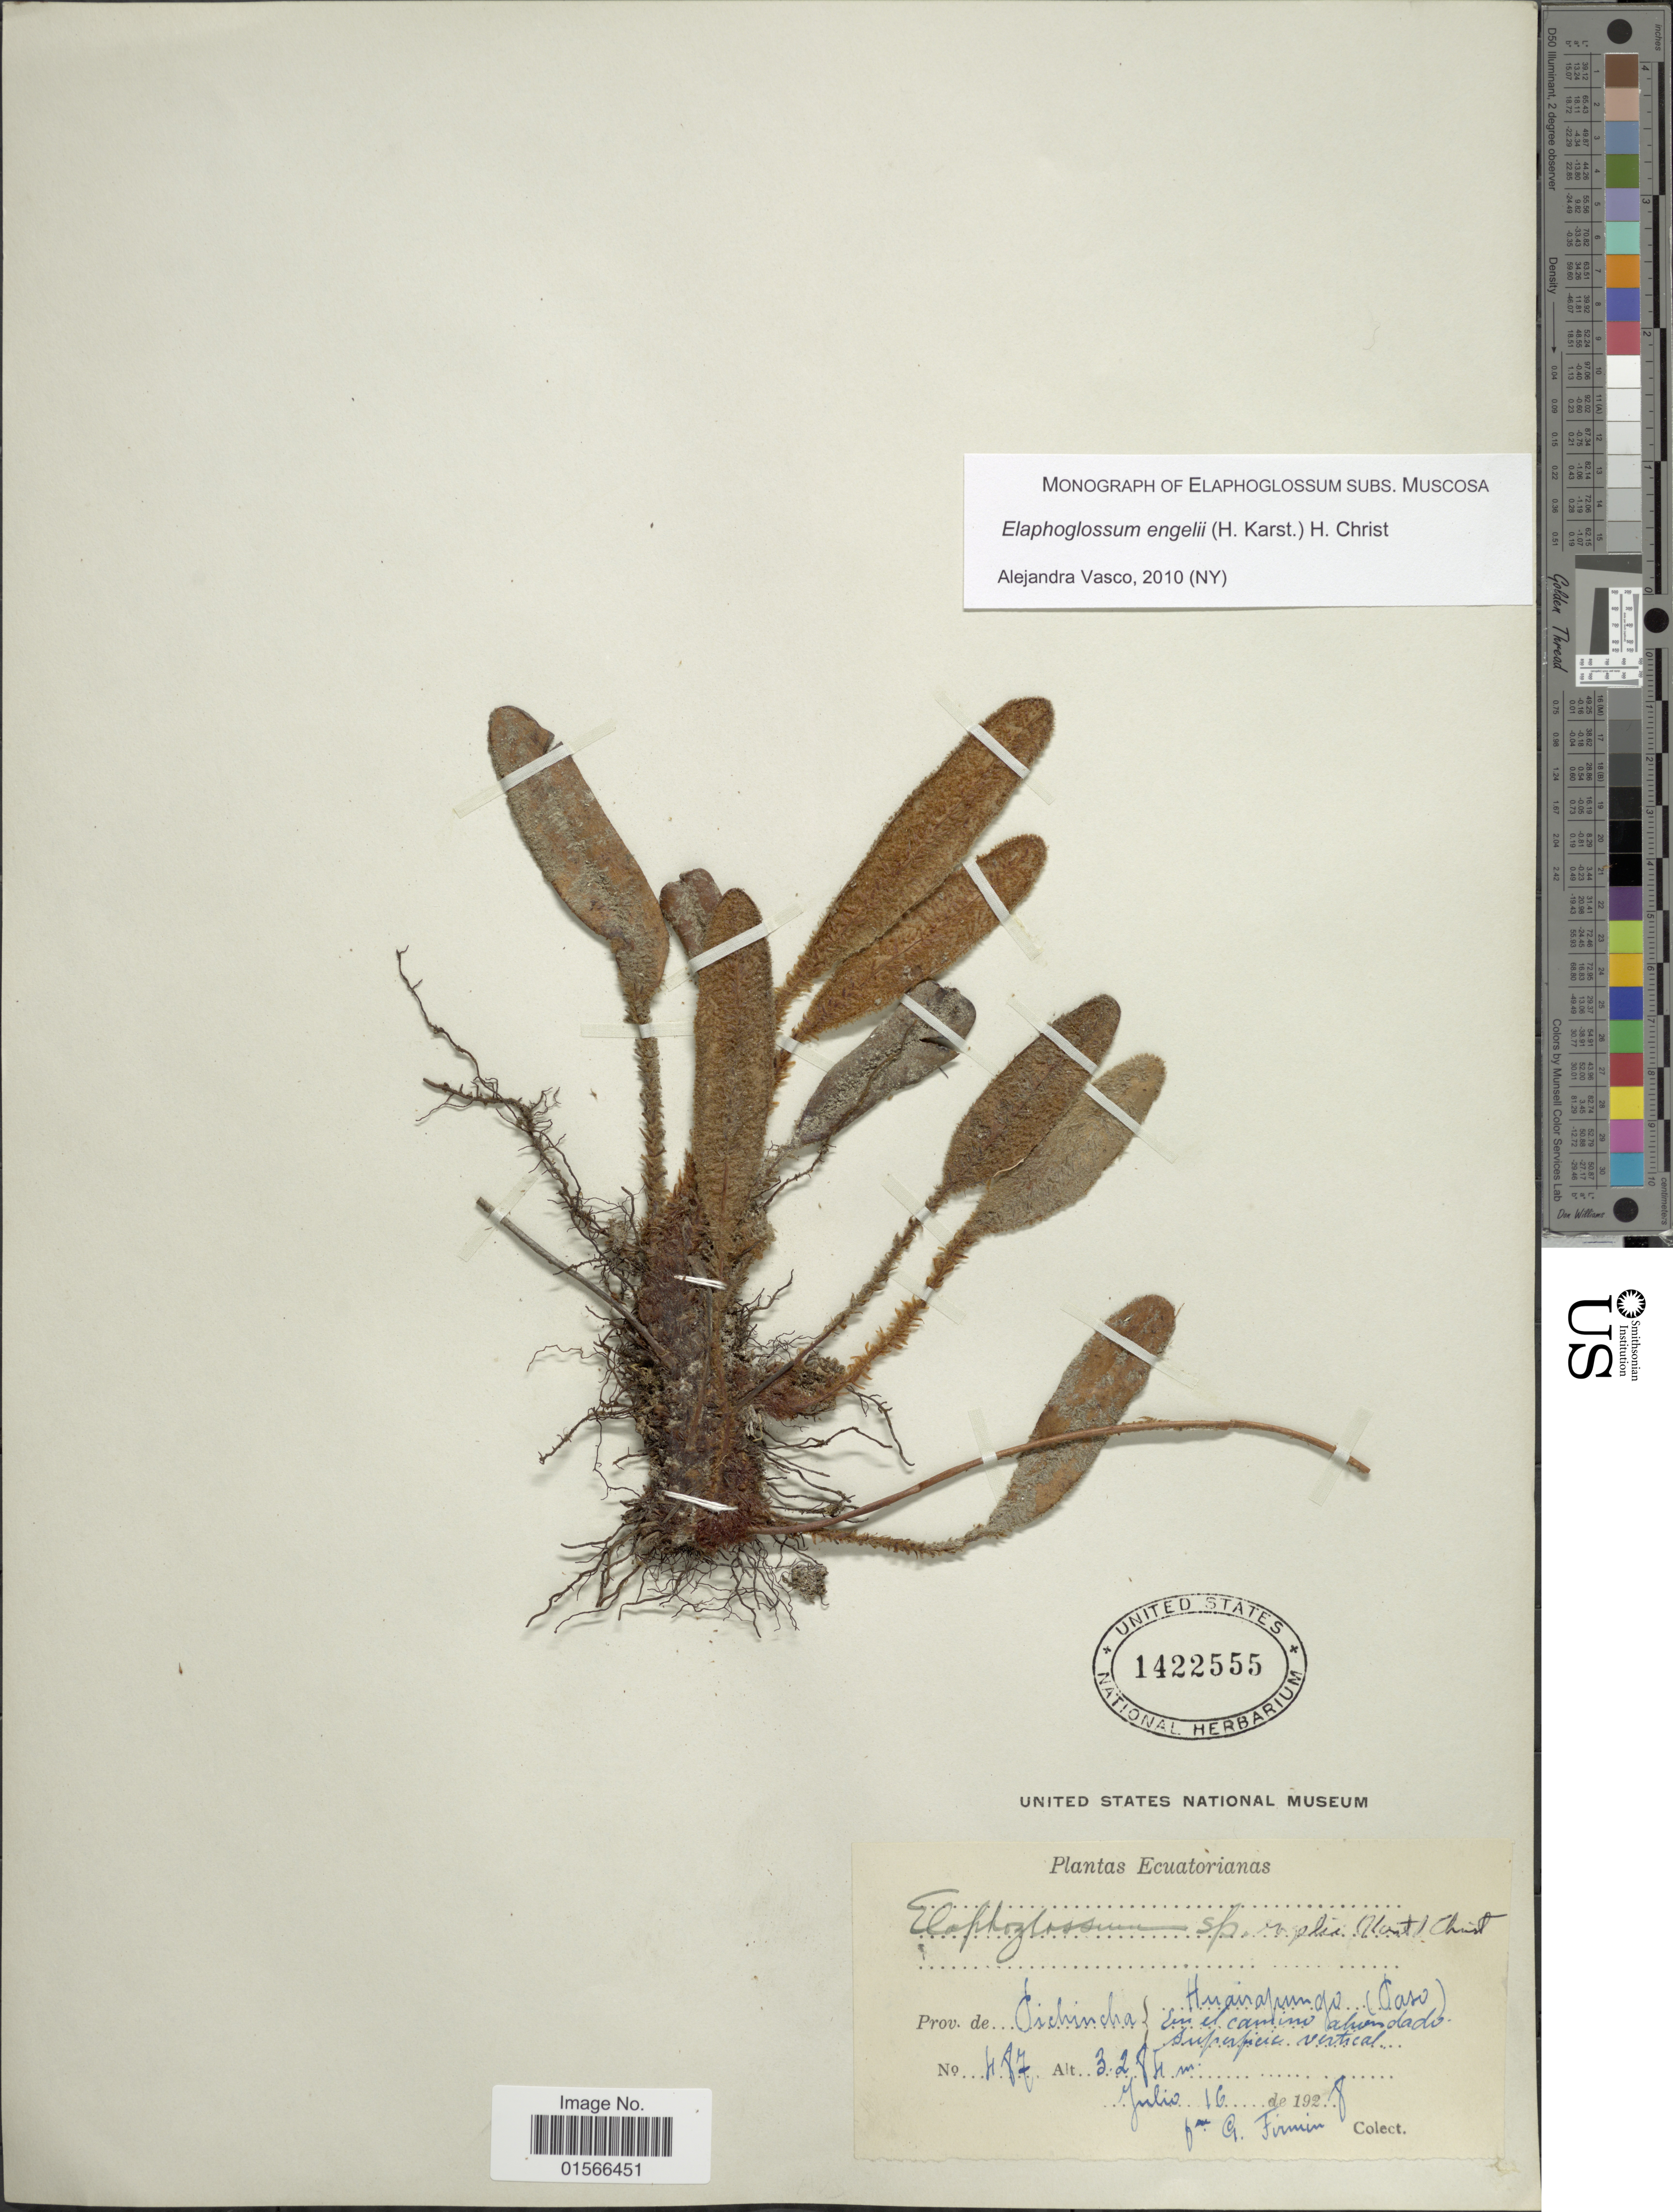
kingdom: Plantae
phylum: Tracheophyta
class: Polypodiopsida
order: Polypodiales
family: Dryopteridaceae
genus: Elaphoglossum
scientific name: Elaphoglossum engelii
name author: (H. Karst.) Christ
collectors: G. Firmin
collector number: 487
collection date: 1928-07-16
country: Ecuador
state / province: Pichincha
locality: Huasipungo (Paso) En el camino abonado superficie vertical.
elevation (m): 3284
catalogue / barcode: US 1422555